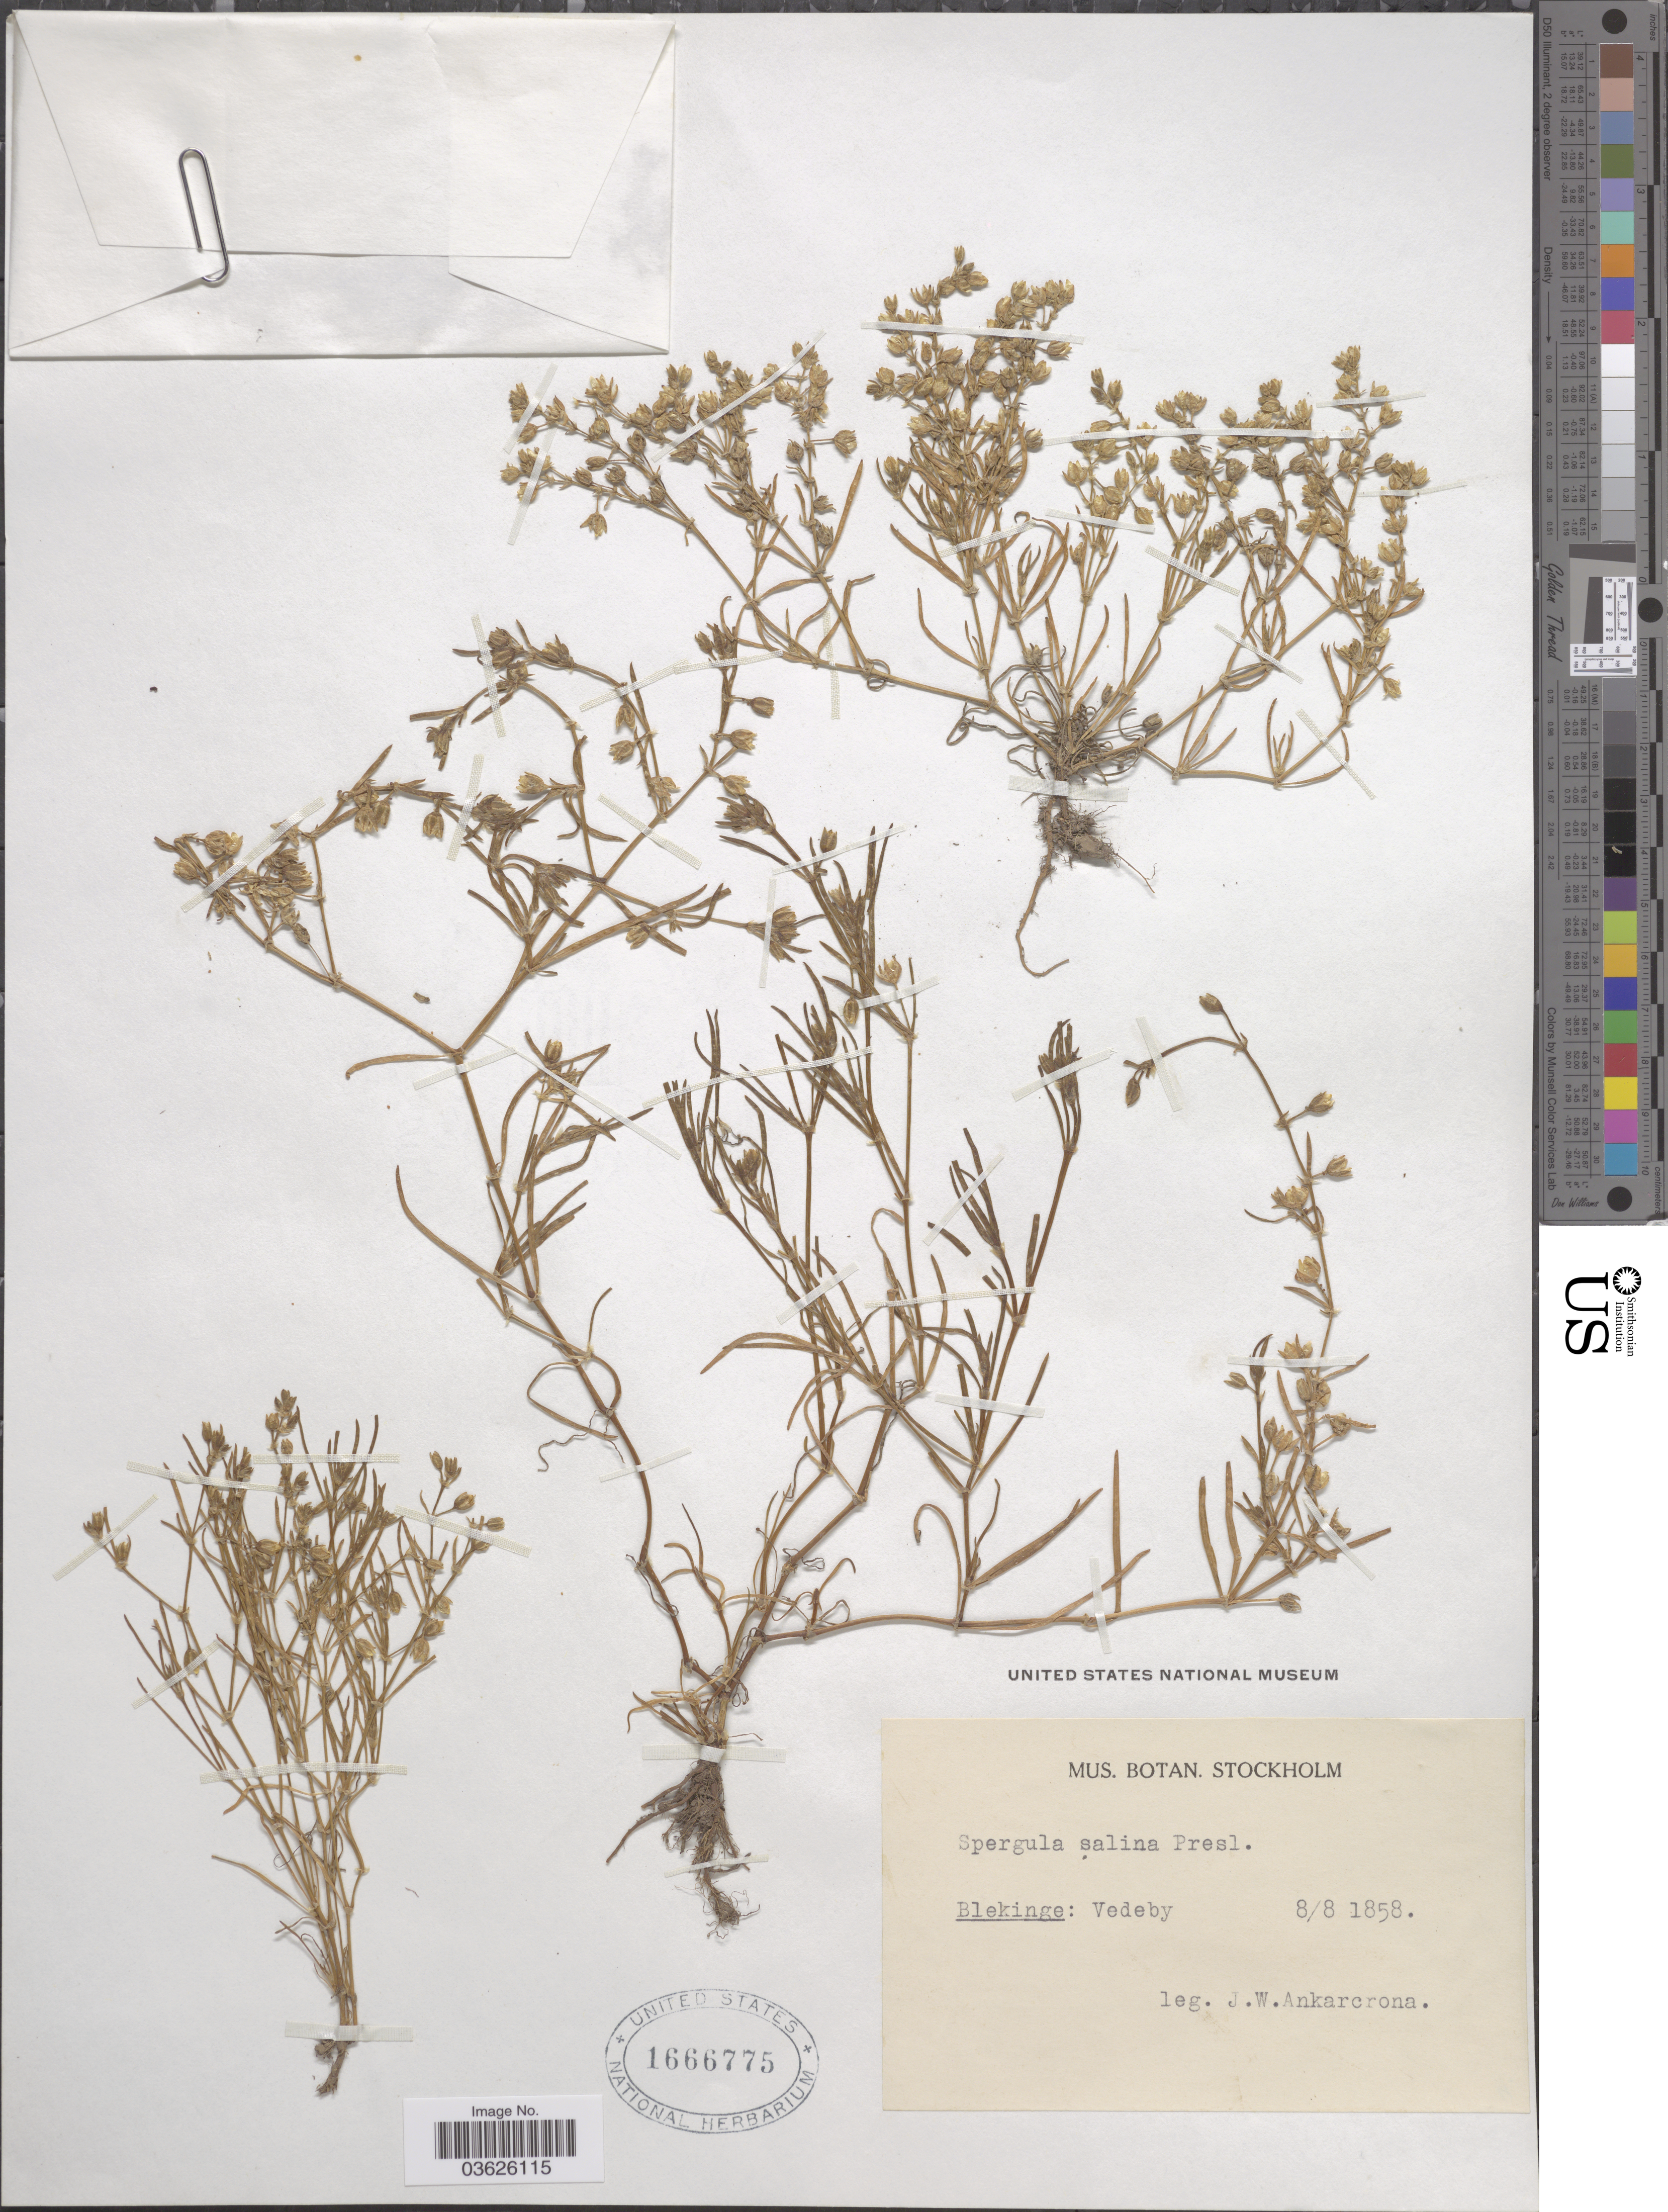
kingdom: Plantae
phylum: Tracheophyta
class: Magnoliopsida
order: Caryophyllales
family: Caryophyllaceae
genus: Tissa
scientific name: Tissa salina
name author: (J. Presl & C. Presl) Britton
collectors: J. Ankarcrona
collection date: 1858-08-08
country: Sweden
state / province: Blekinge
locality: Vedeby.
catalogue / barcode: US 1666775